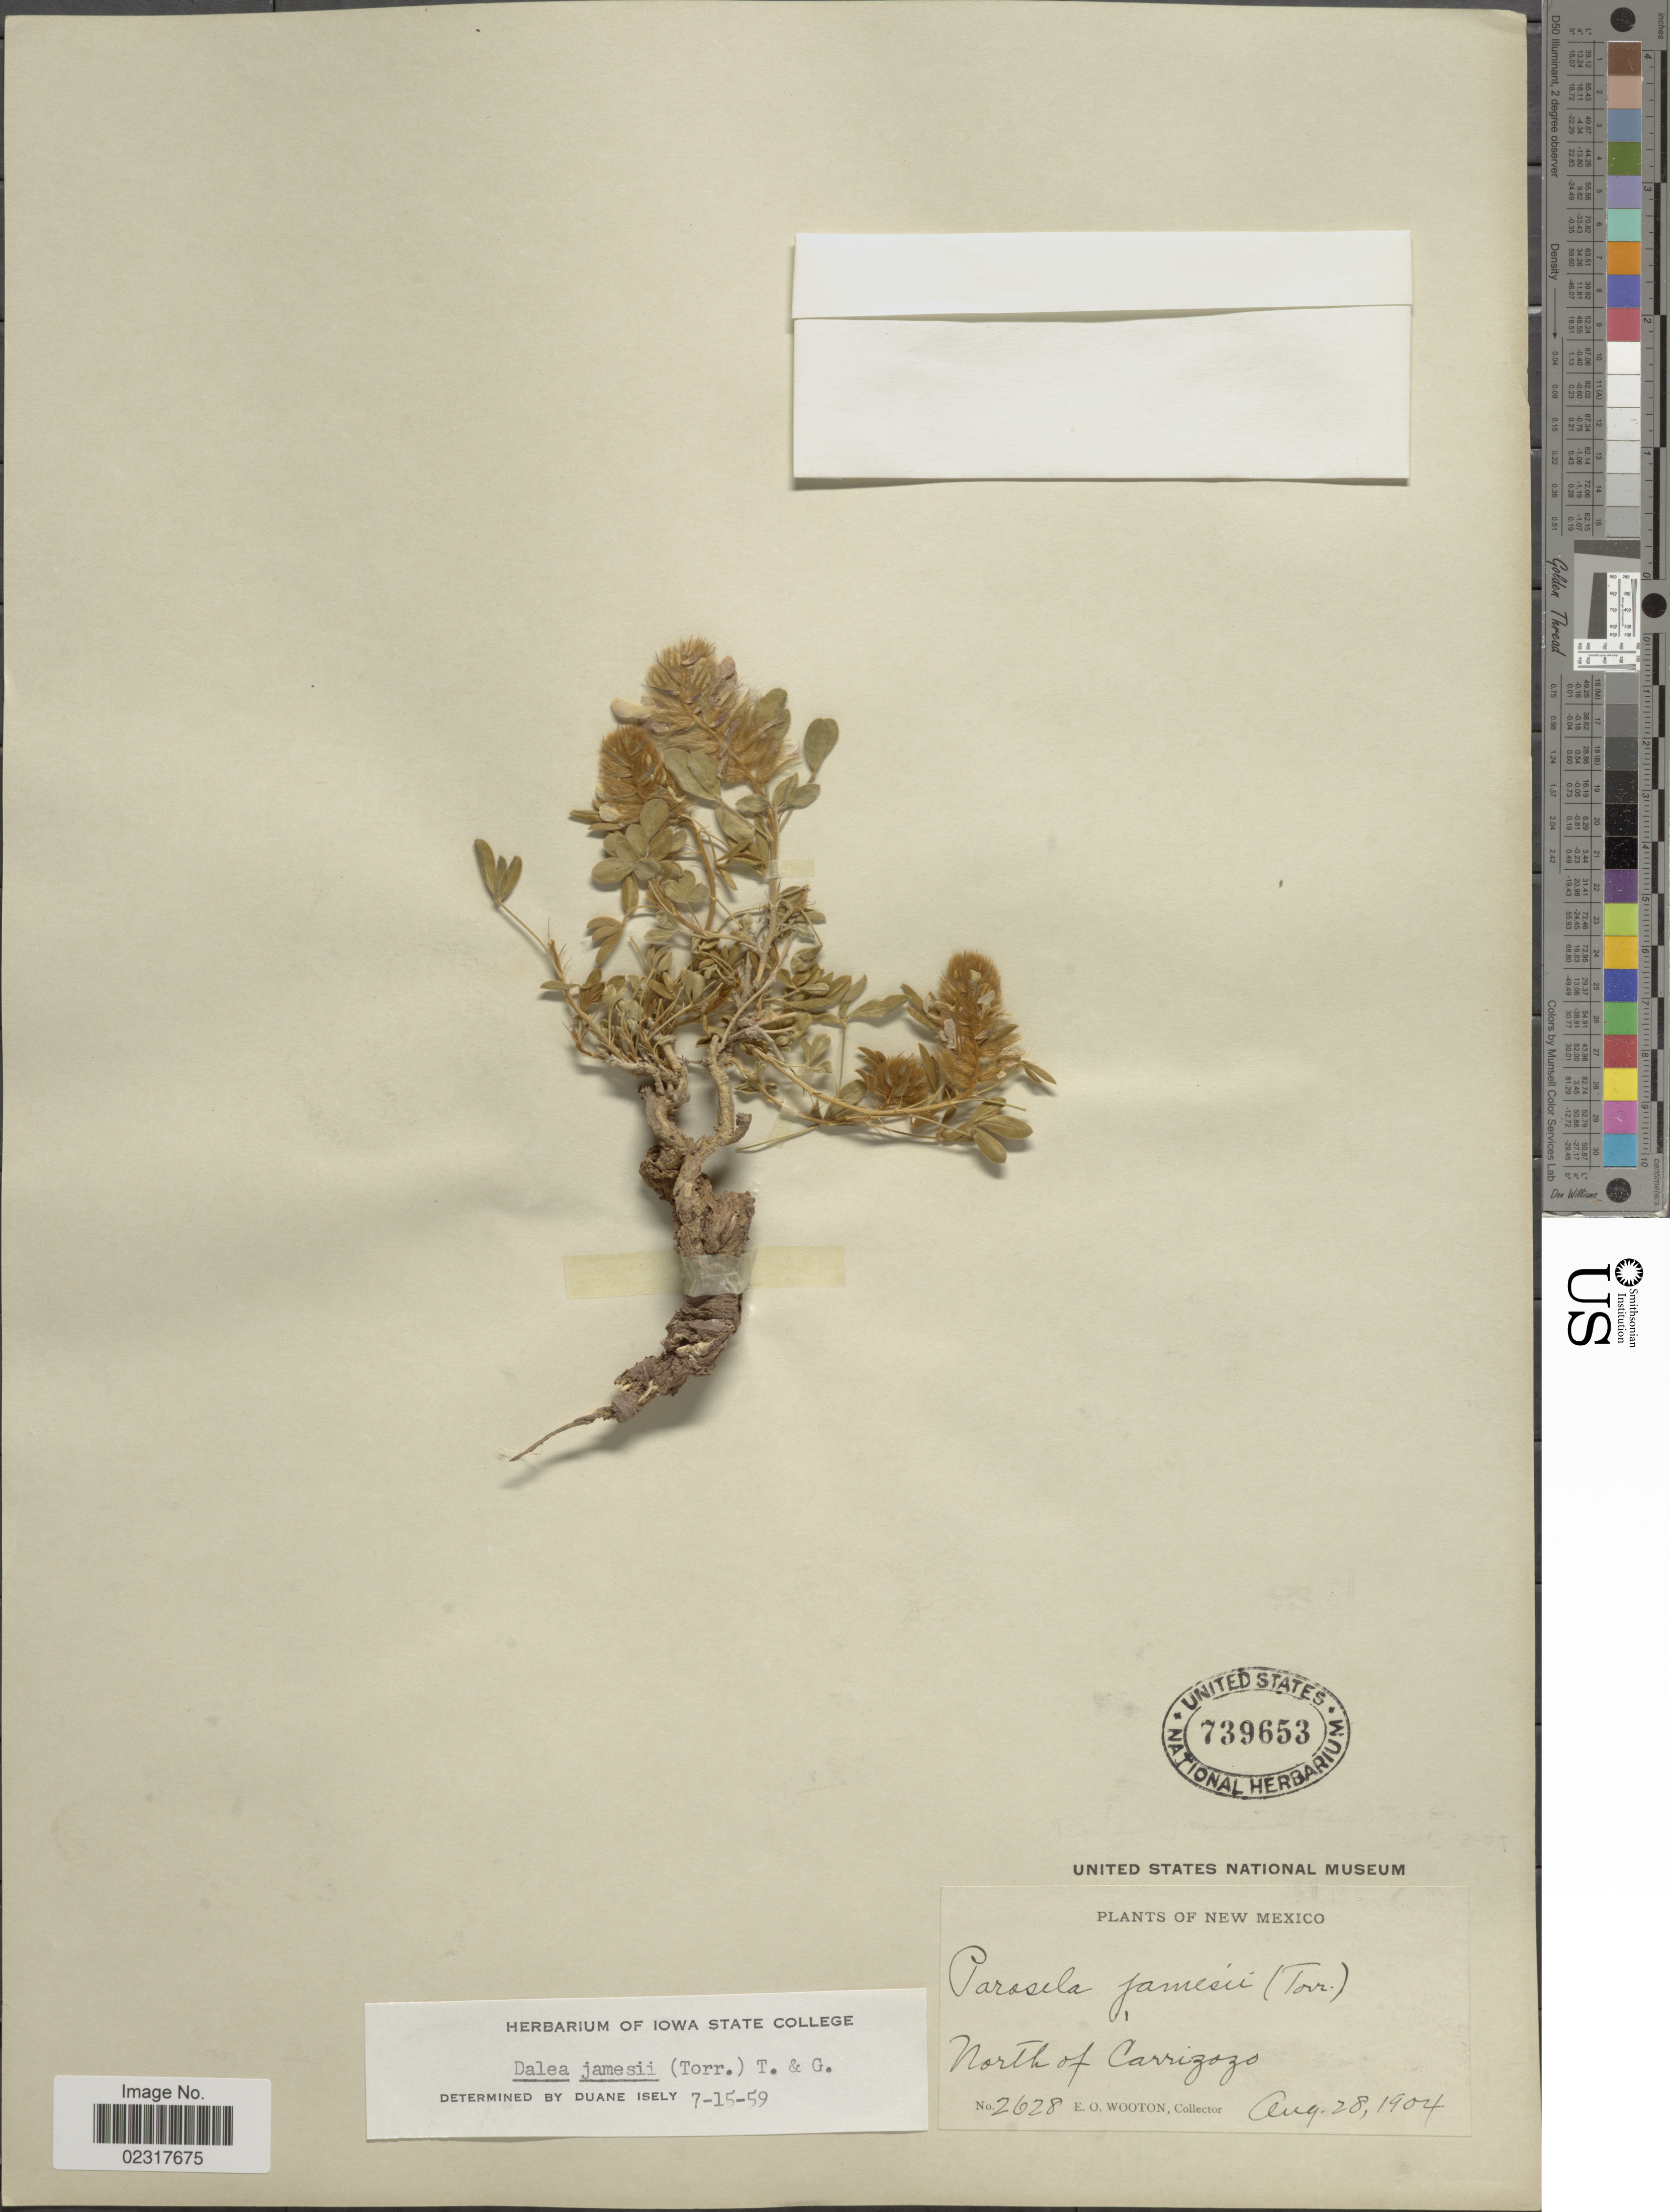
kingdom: Plantae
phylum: Tracheophyta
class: Magnoliopsida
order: Fabales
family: Fabaceae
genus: Dalea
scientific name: Dalea jamesii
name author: (Torr.) Torr. & A. Gray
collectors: E. O. Wooton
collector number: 2628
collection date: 1904-08-28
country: United States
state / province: New Mexico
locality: North of Carrizozo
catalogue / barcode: US 739653